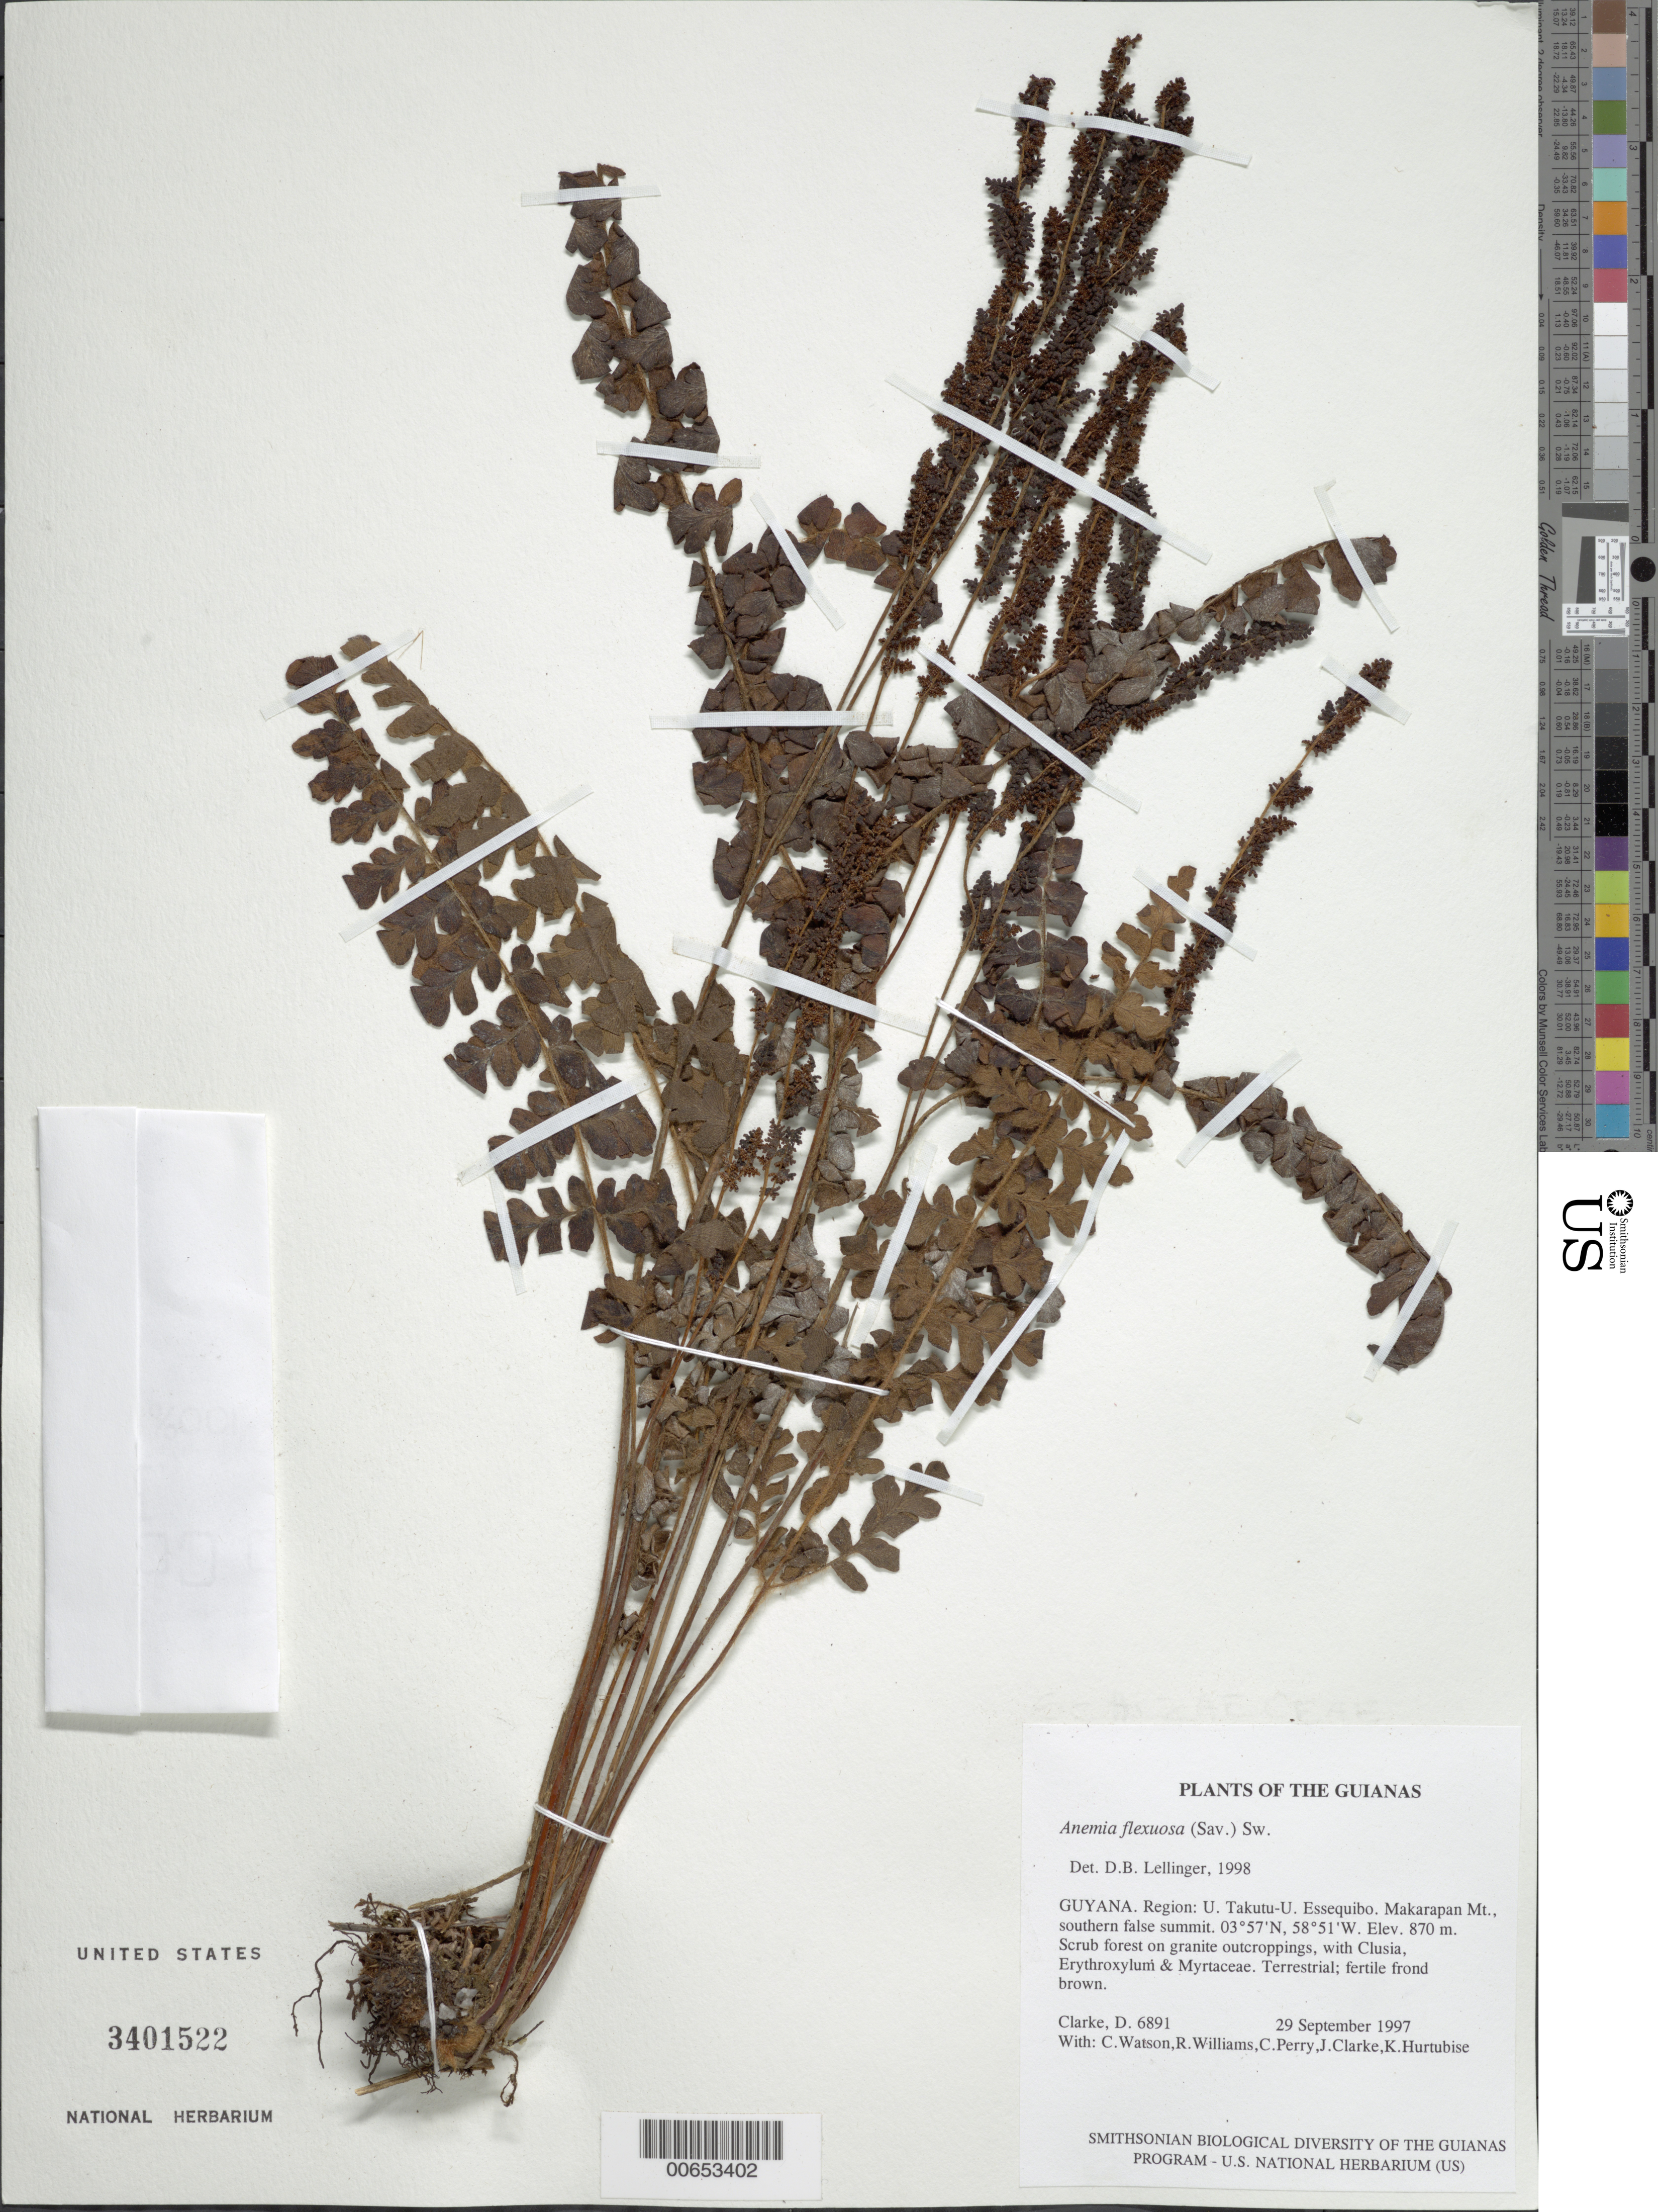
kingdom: Plantae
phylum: Tracheophyta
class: Polypodiopsida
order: Schizaeales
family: Anemiaceae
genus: Anemia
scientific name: Anemia flexuosa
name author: (Savigny) Sw.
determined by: Lellinger, David B., (BOT), Smithsonian Institution - National Museum of Natural History (UNITED STATES)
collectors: H. D. Clarke, C. Watson, R. Williams, C. Perry, J. Clarke & K. Hurtubise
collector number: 6891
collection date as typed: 29 September 1997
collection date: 1997-09-29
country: Guyana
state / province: U. Takutu-U. Essequibo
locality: Makarapan Mt., southern false summit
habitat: Scrub forest on granite outcroppings, with Clusia, Erythroxylum & Myrtaceae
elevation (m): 870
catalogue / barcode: US 3401522